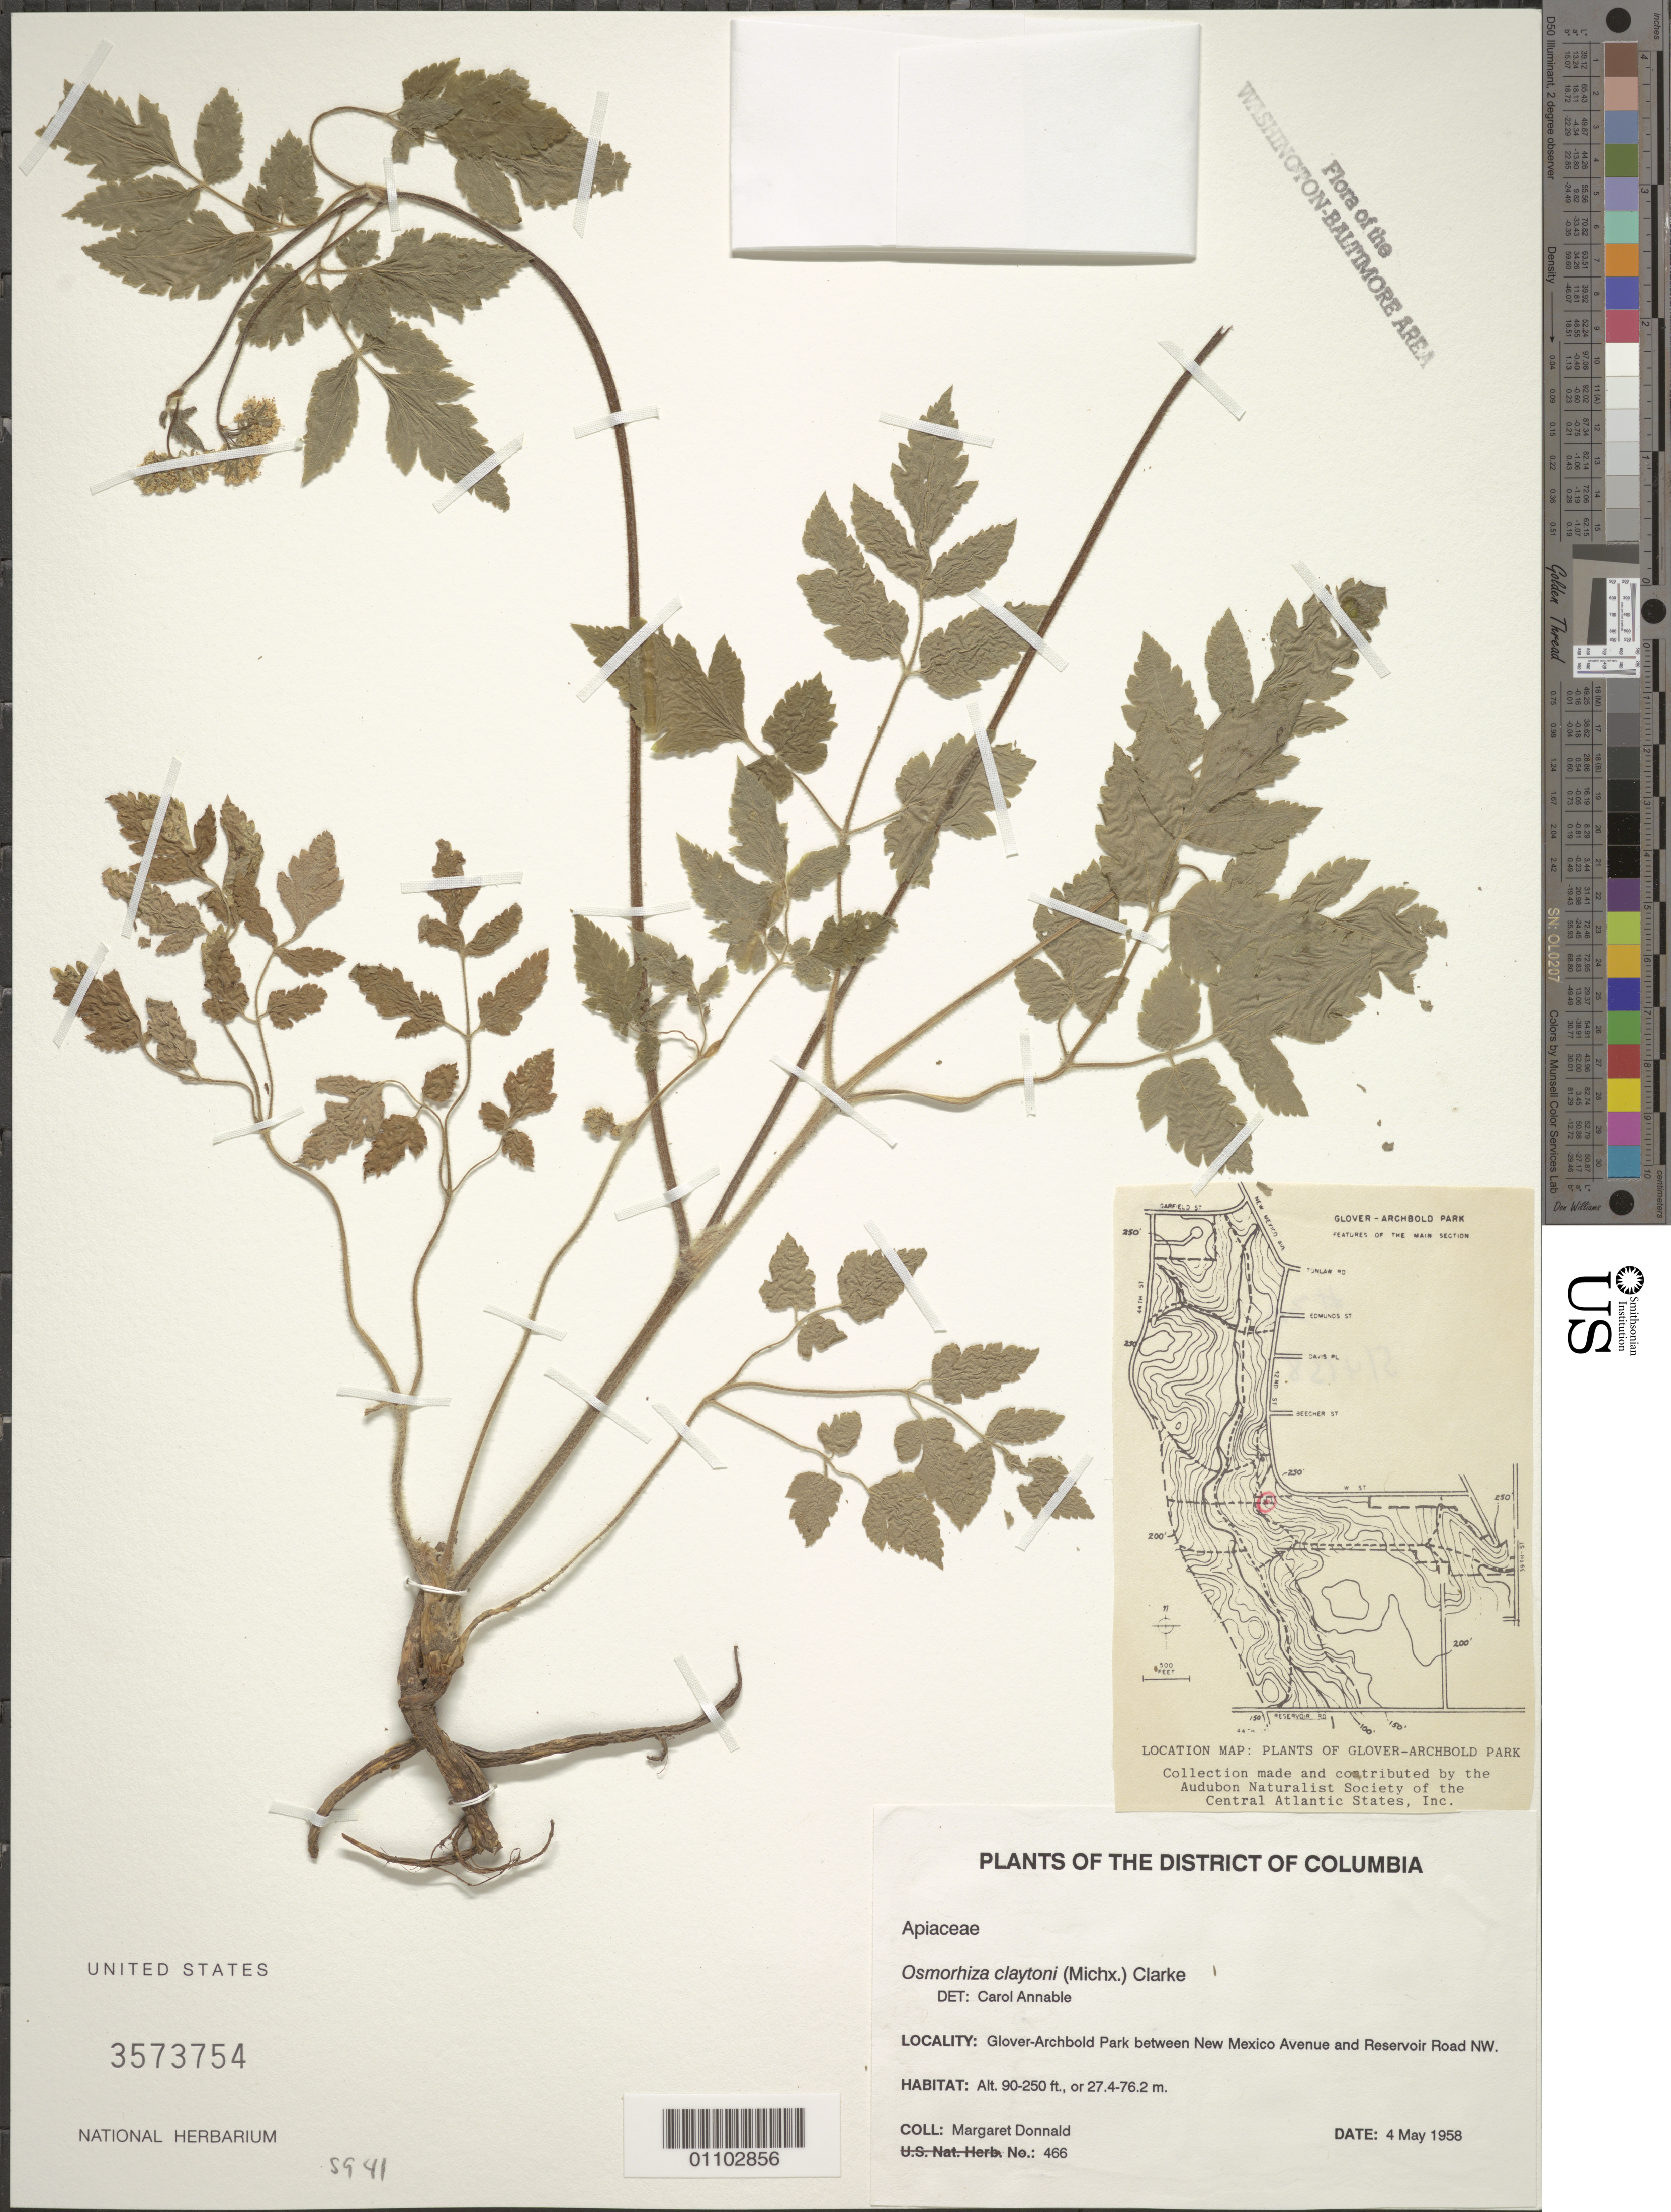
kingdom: Plantae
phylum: Tracheophyta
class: Magnoliopsida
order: Apiales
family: Apiaceae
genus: Osmorhiza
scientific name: Osmorhiza claytonii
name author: (Michx.) C.B. Clarke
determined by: Annable, C. R.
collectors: M. Donnald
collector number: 466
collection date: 1958-05-04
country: United States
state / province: District of Columbia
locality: Glover-Archbold Park between New Mexico Avenue and Reservoir Road NW.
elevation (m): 27.4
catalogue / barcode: US 3573754